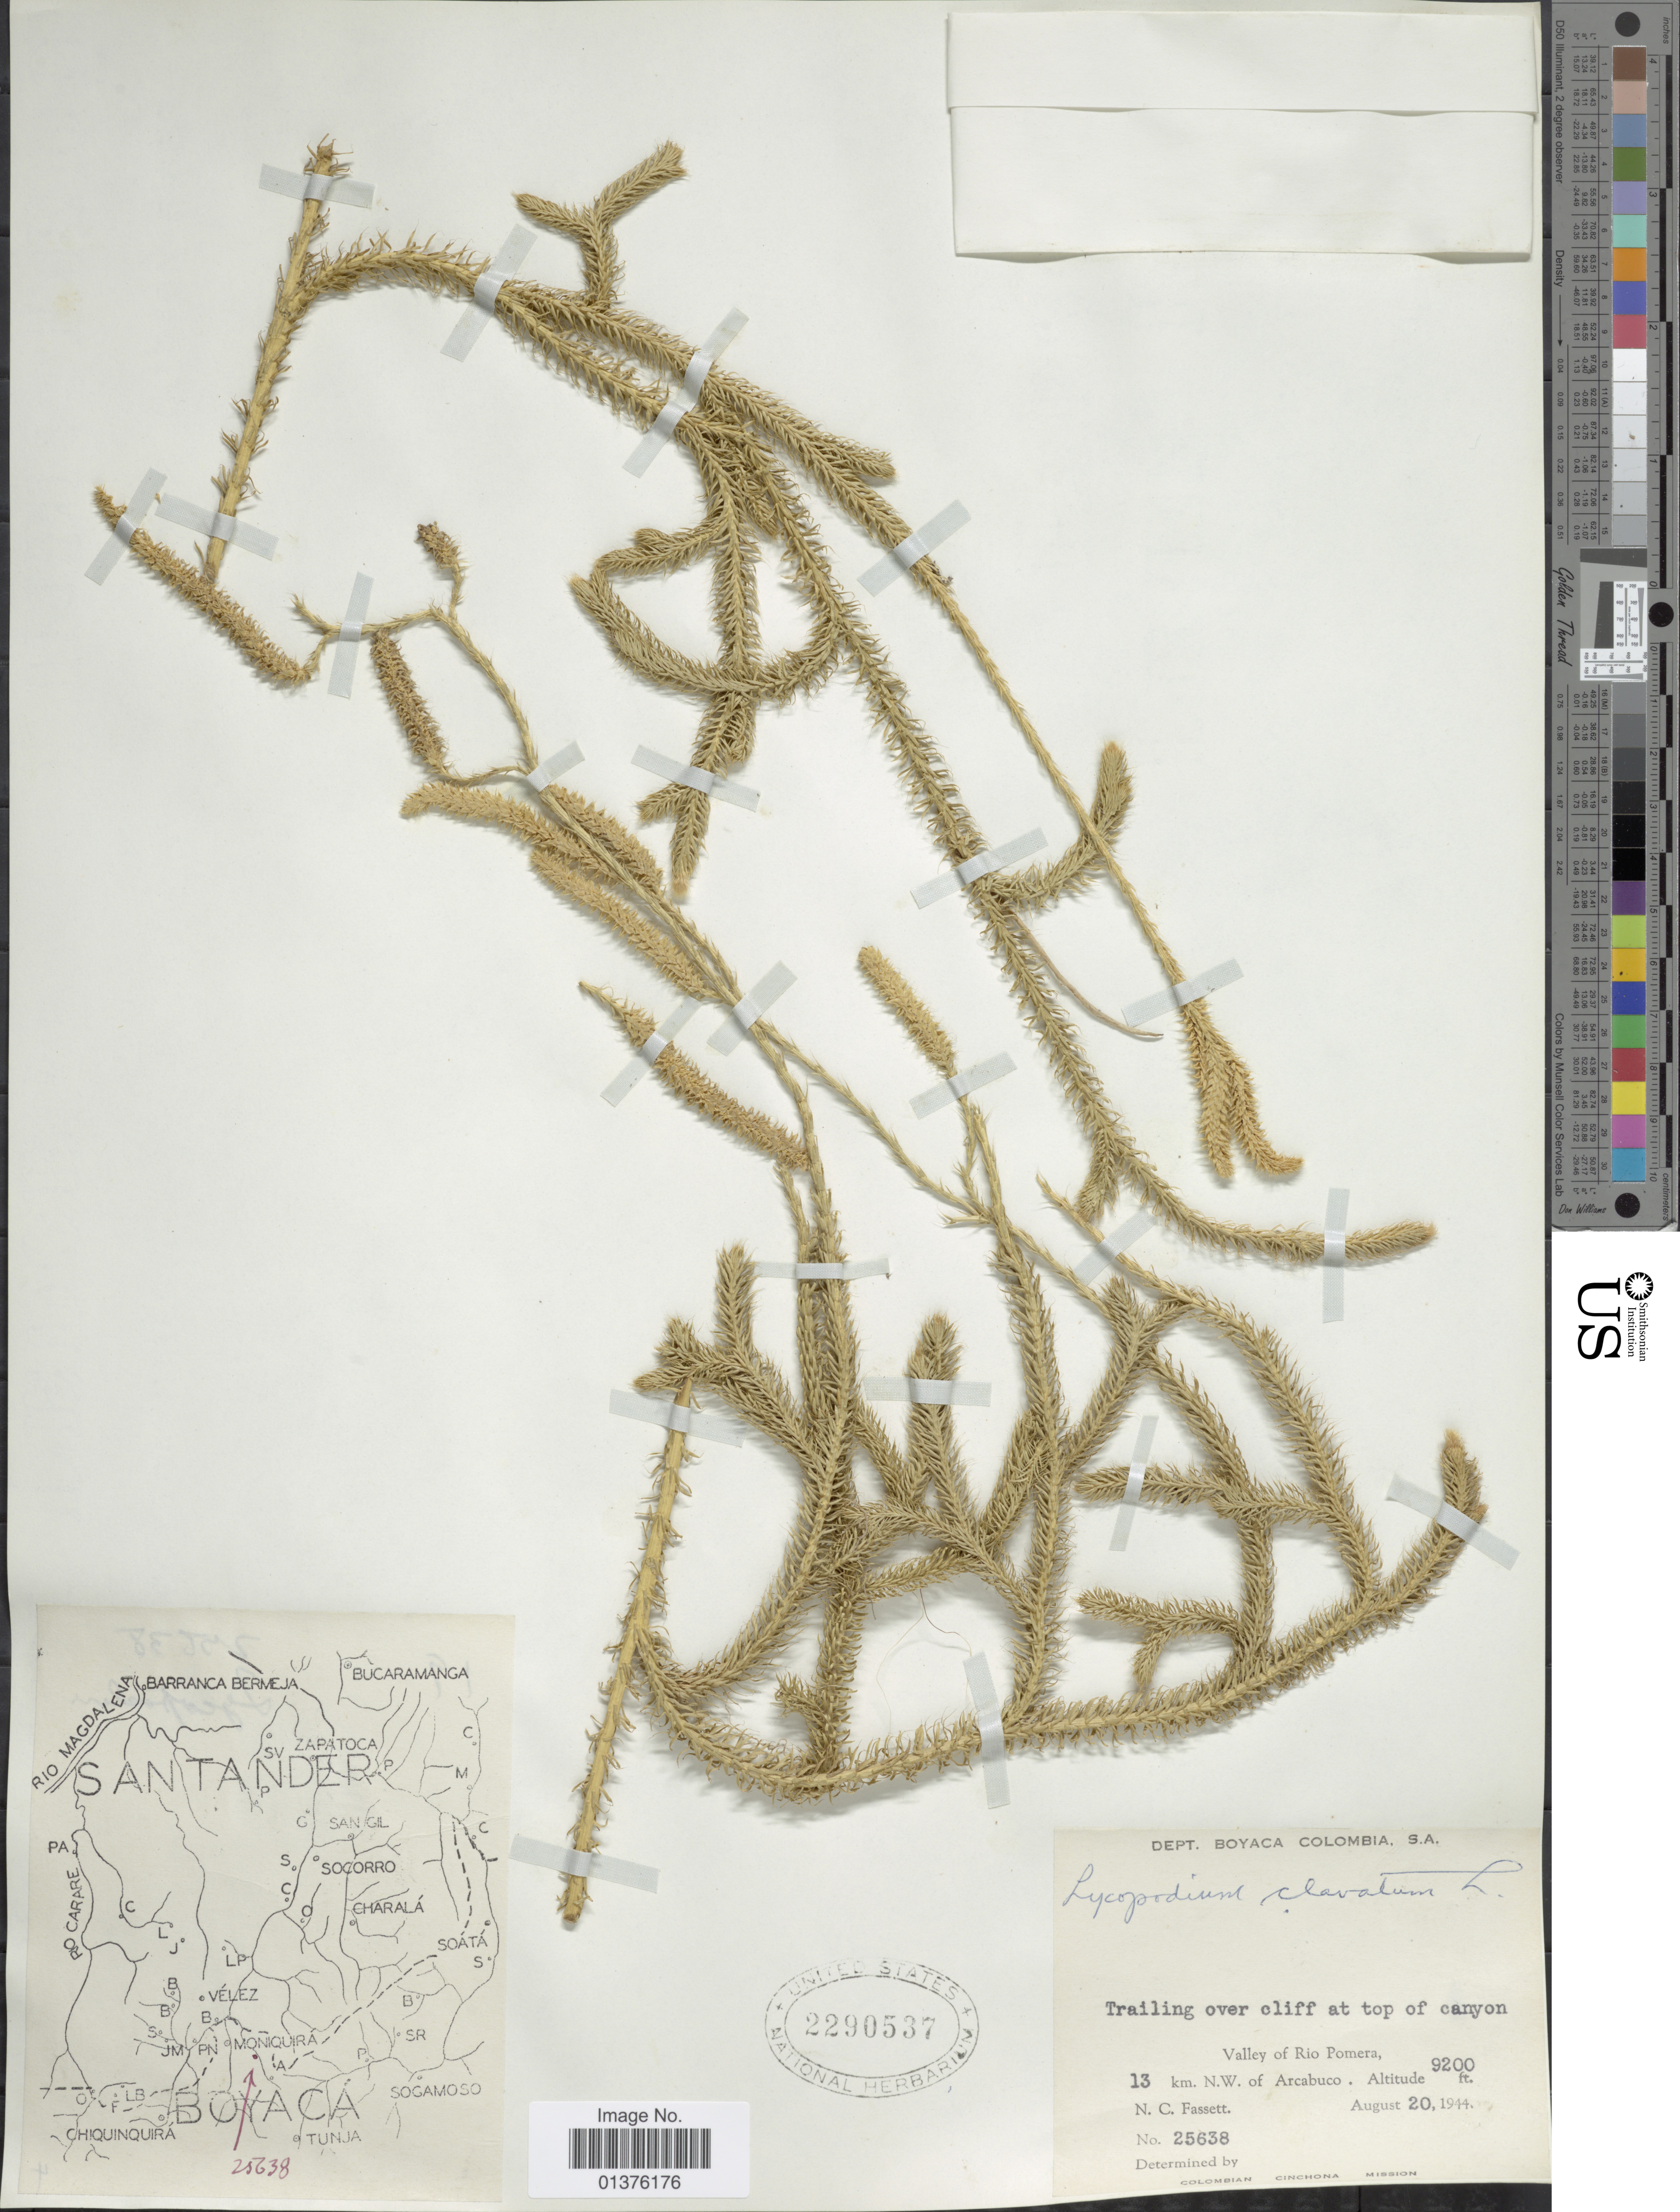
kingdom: Plantae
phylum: Tracheophyta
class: Lycopodiopsida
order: Lycopodiales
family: Lycopodiaceae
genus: Lycopodium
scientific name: Lycopodium clavatum subsp. clavatum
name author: L.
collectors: N. C. Fassett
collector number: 25638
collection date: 1944-08-20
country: Colombia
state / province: Boyacá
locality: Trailing over cliff at top of canyon, Valley of Rio Pomera, 13km N.W. of Arcabuco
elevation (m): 2804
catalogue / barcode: US 2290537